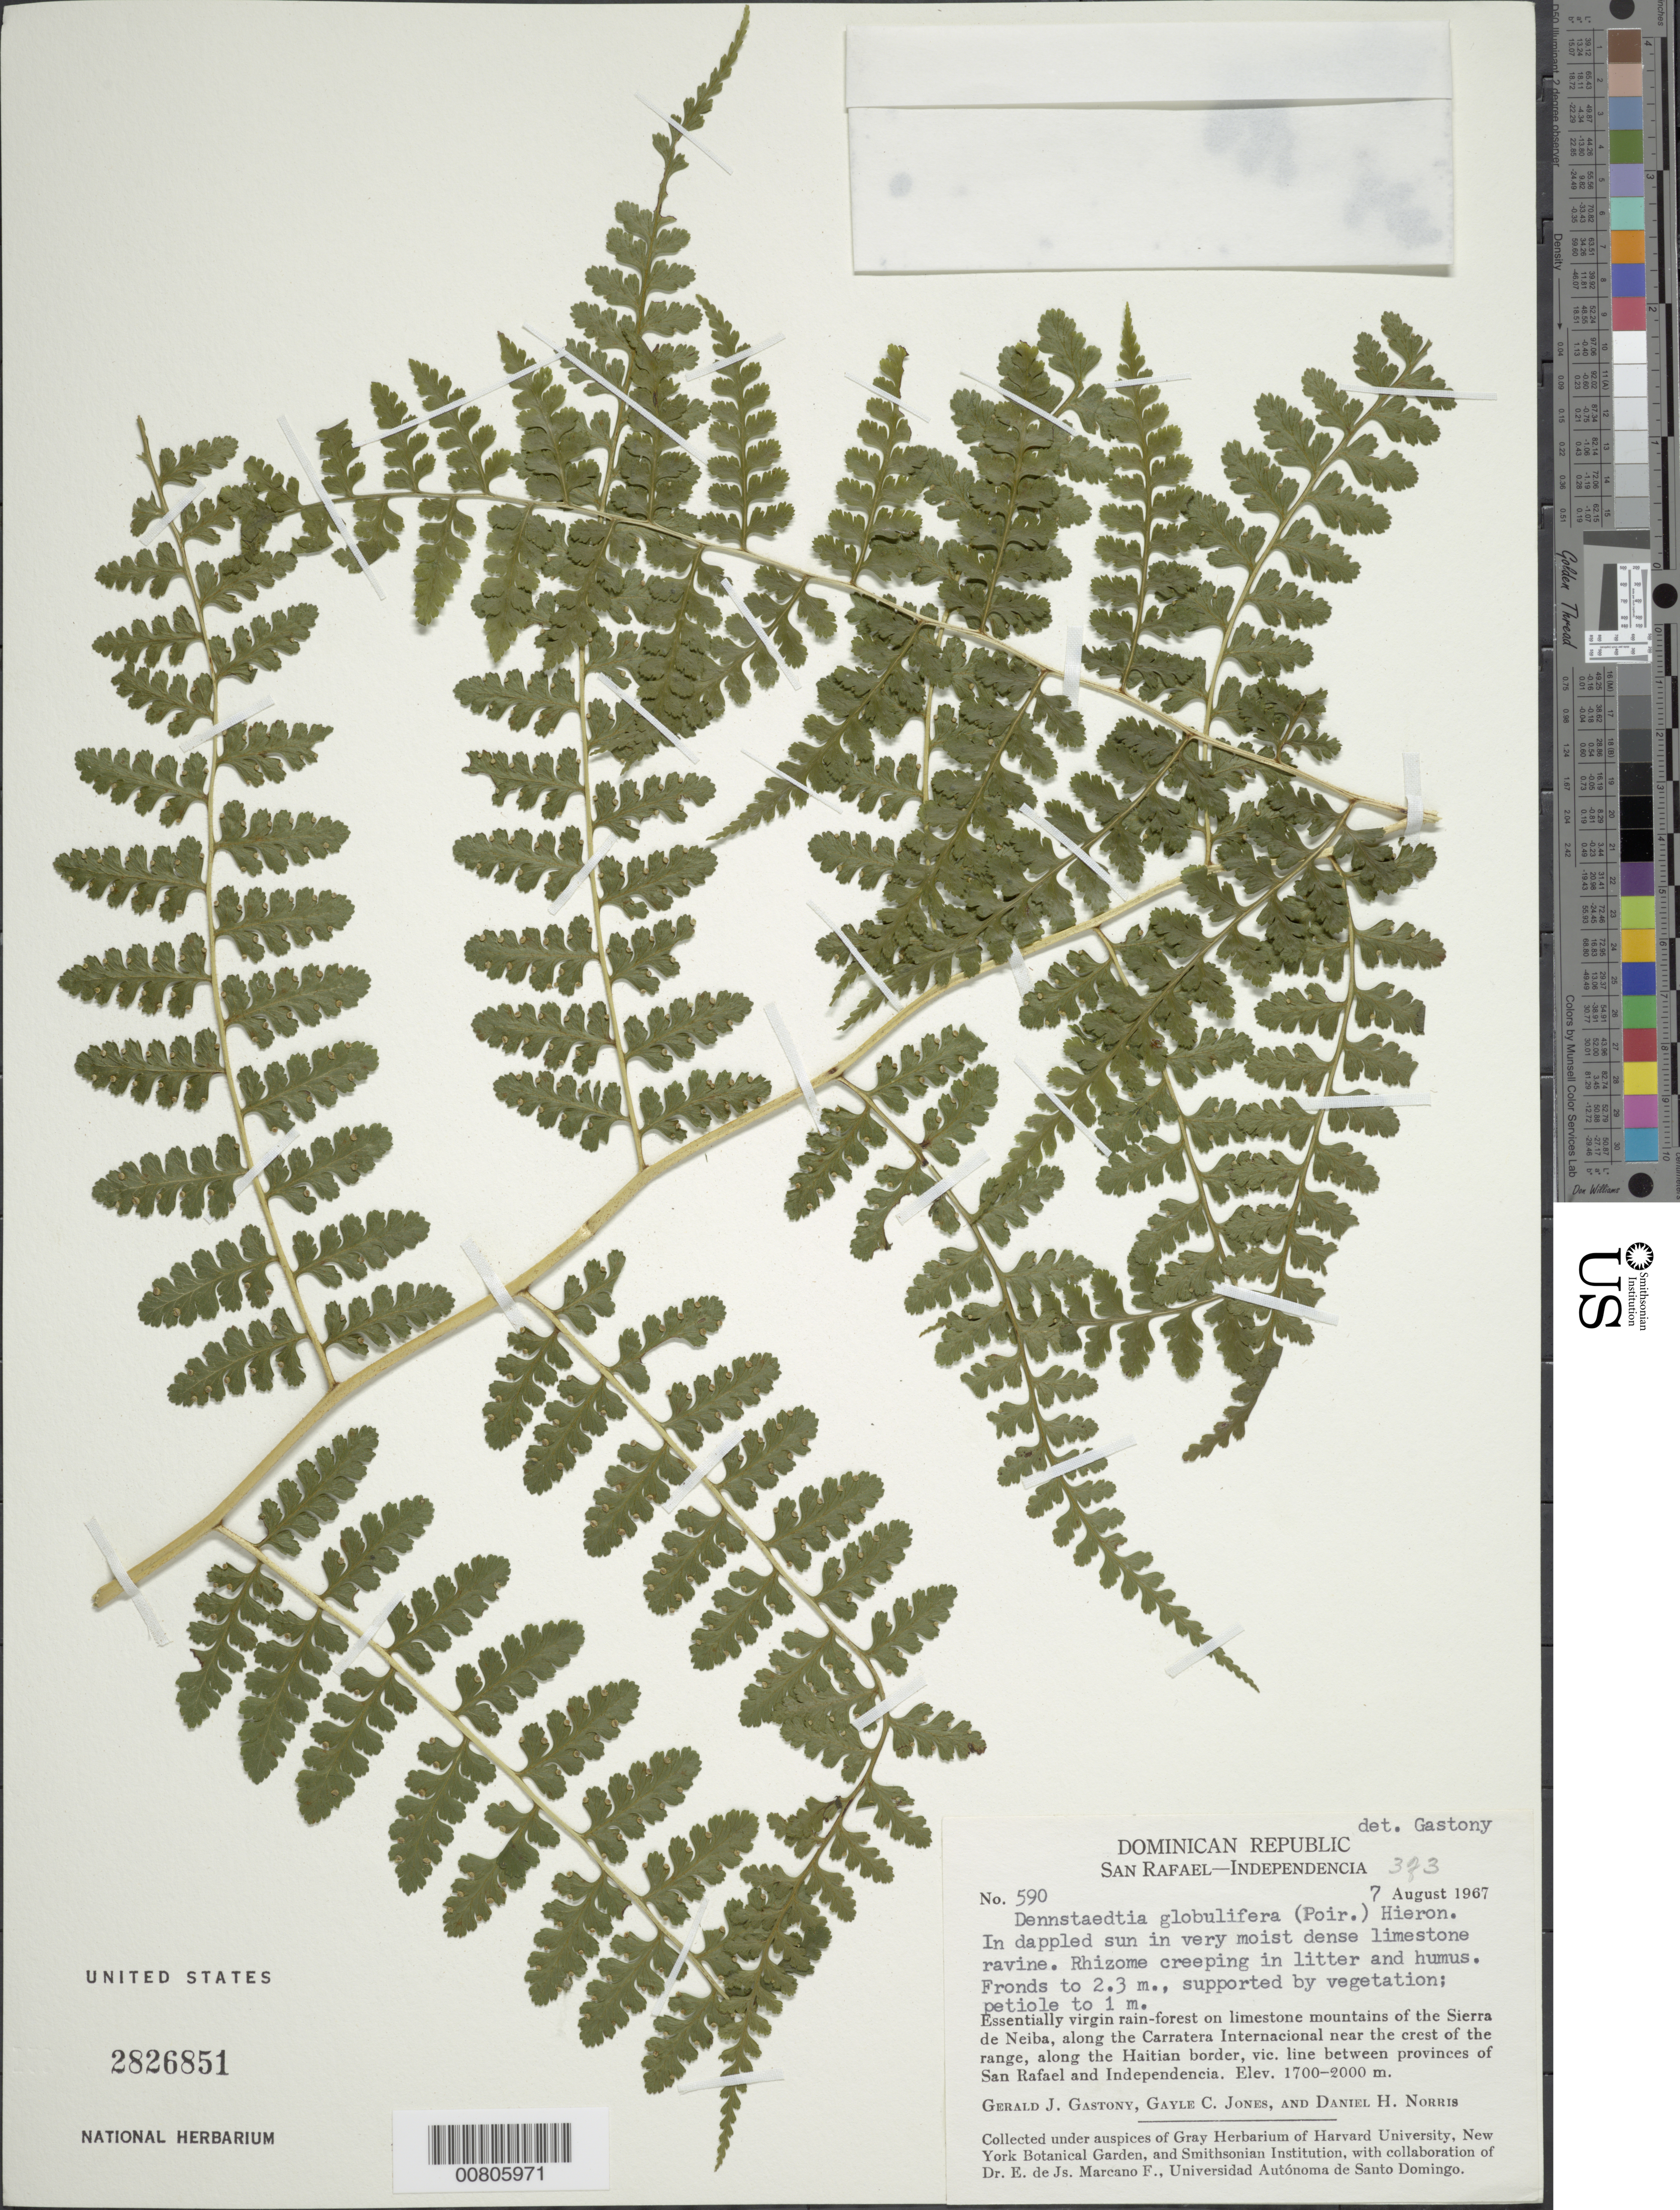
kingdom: Plantae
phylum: Tracheophyta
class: Polypodiopsida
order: Polypodiales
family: Dennstaedtiaceae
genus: Dennstaedtia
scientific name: Dennstaedtia globulifera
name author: (Poir.) Hieron.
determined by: Gastony, Gerald J.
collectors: G. Gastony, G. C. Jones & D. Horris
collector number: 590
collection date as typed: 07 Aug 1967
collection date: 1967-08-07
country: Dominican Republic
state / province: Independencia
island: Hispaniola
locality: Prov. San Rafael to Prov. Independencia, Sierra de Neiba, along Carratera Internacional, along Haitian border between provinces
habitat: Essentially virgin rainforest on limestone mountains; in dappled sun in very moist dense limestone ravine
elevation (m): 1700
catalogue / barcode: US 2826851